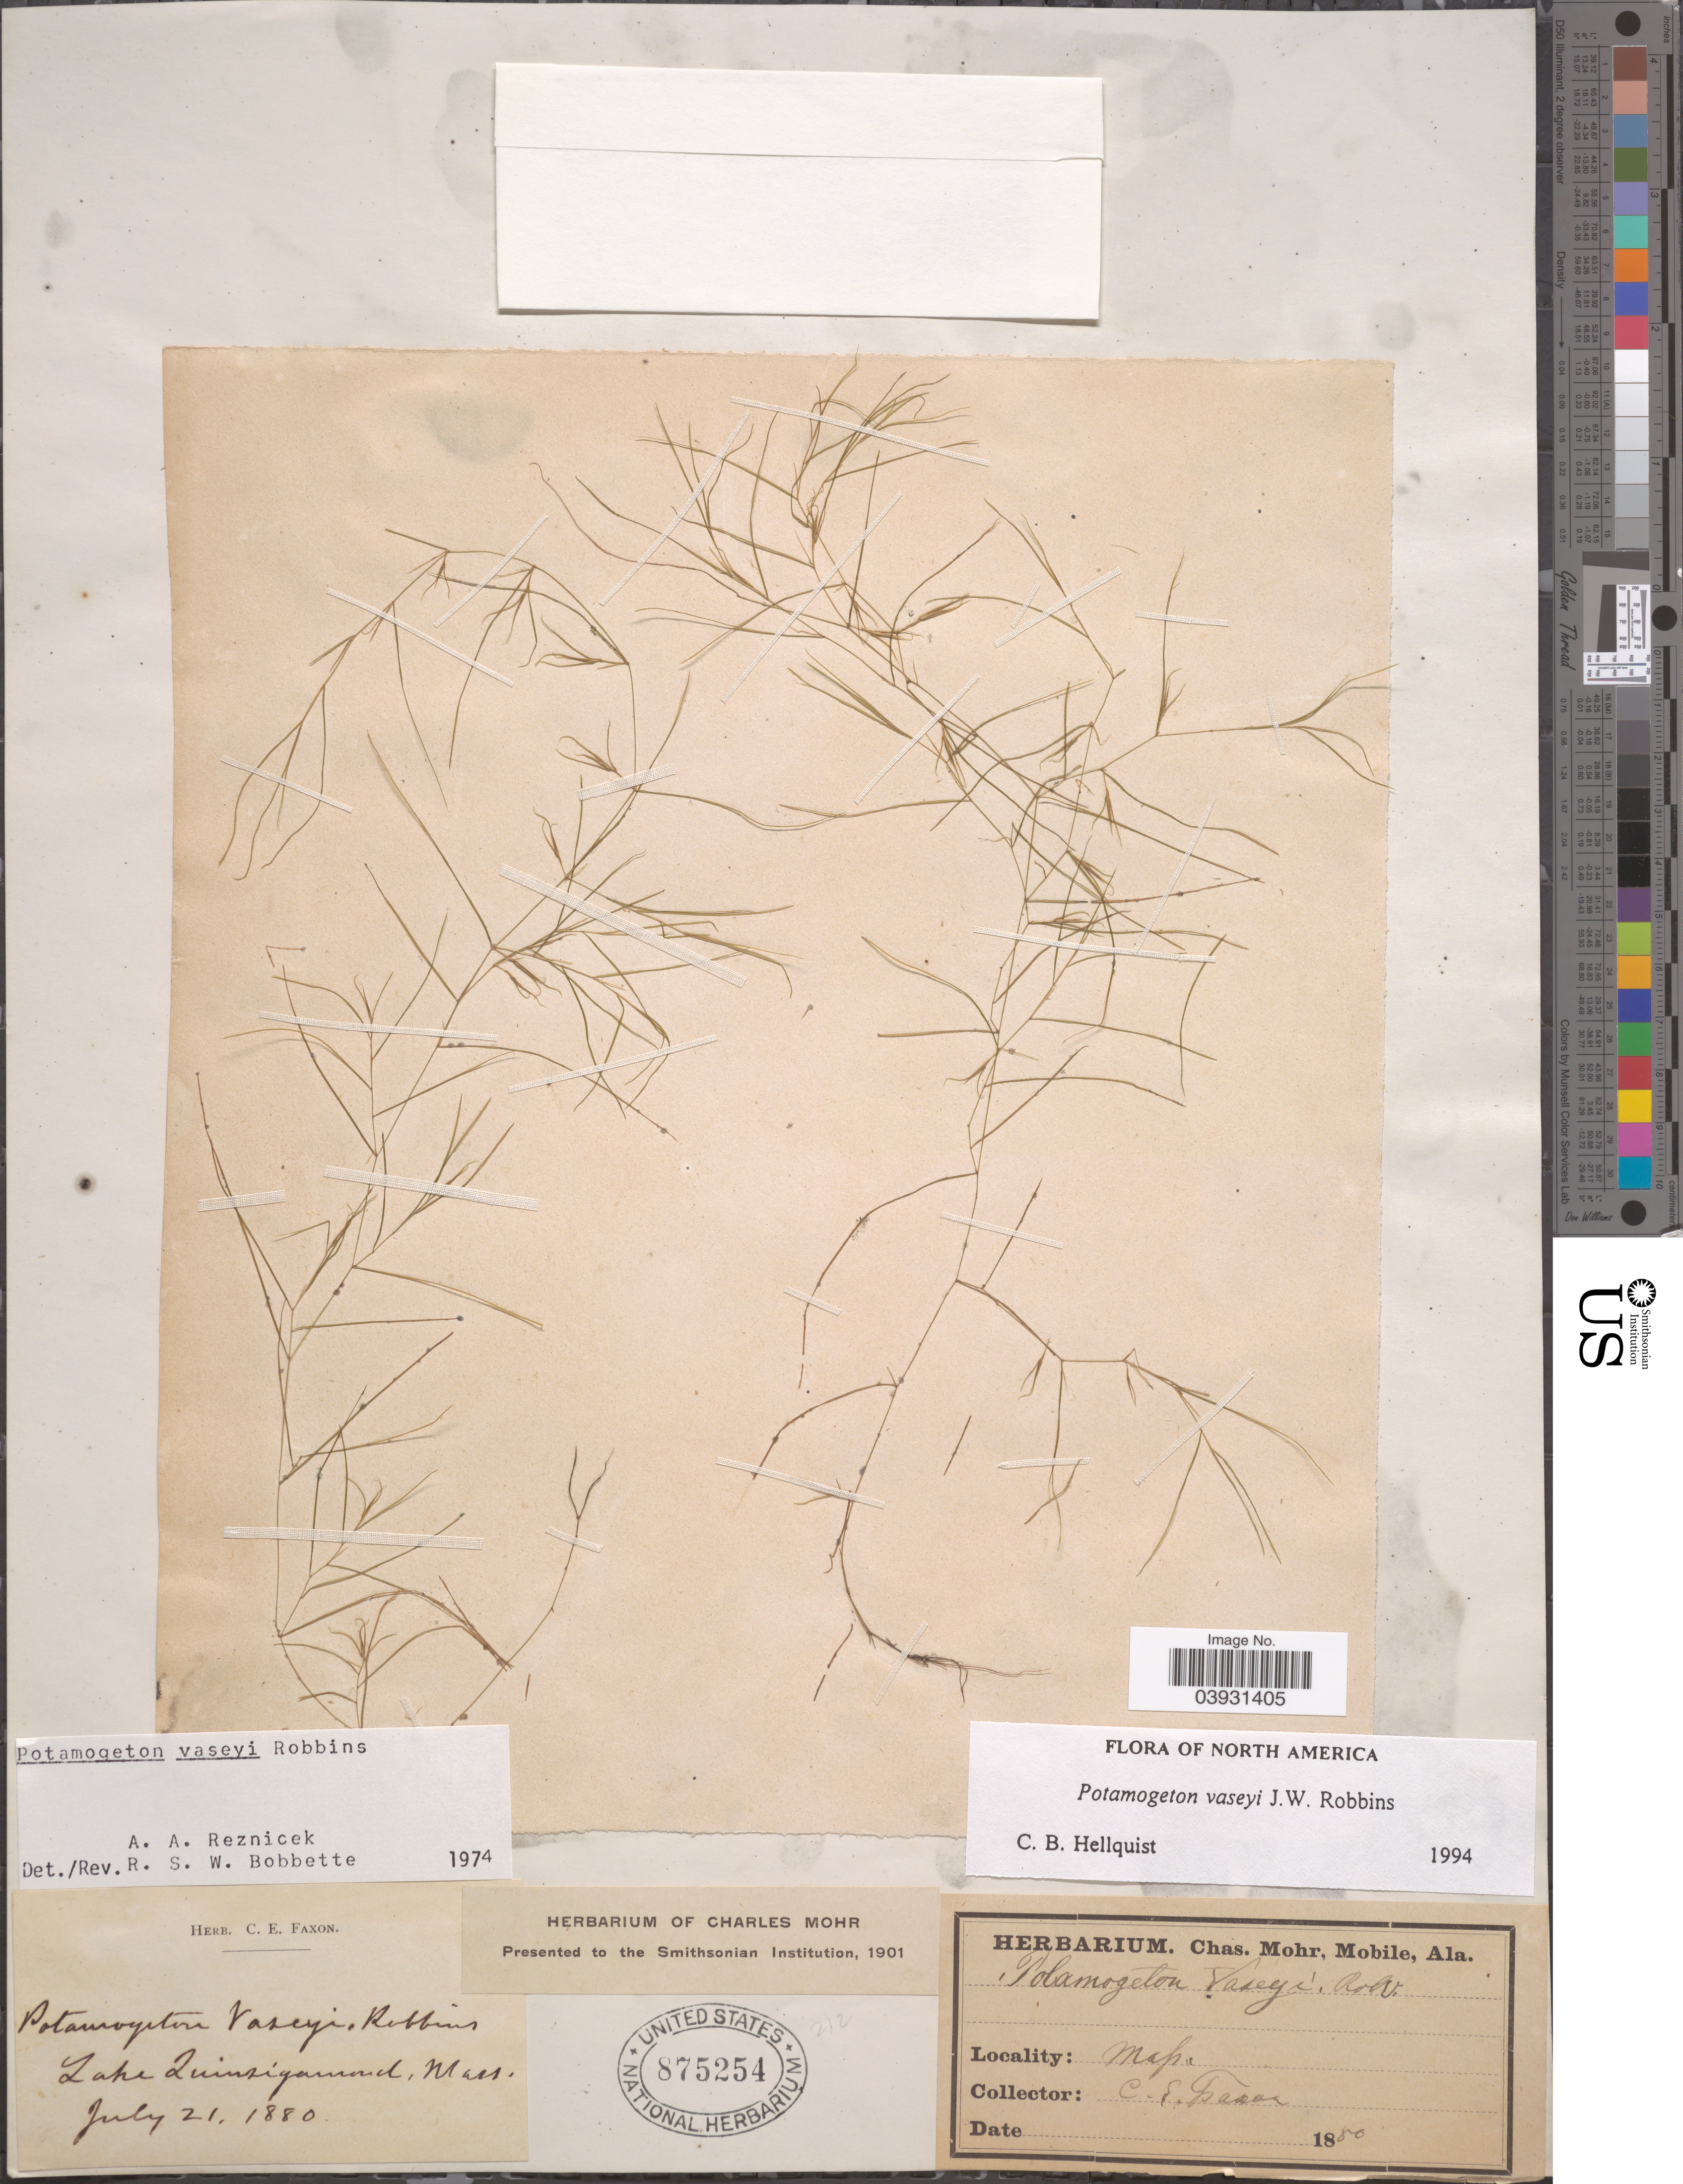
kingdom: Plantae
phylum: Tracheophyta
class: Liliopsida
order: Alismatales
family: Potamogetonaceae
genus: Potamogeton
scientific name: Potamogeton vaseyi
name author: J.W. Robbins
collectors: C. Faxon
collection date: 1880-07-21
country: United States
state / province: Massachusetts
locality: Lake Quinsigamond.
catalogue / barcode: US 875254